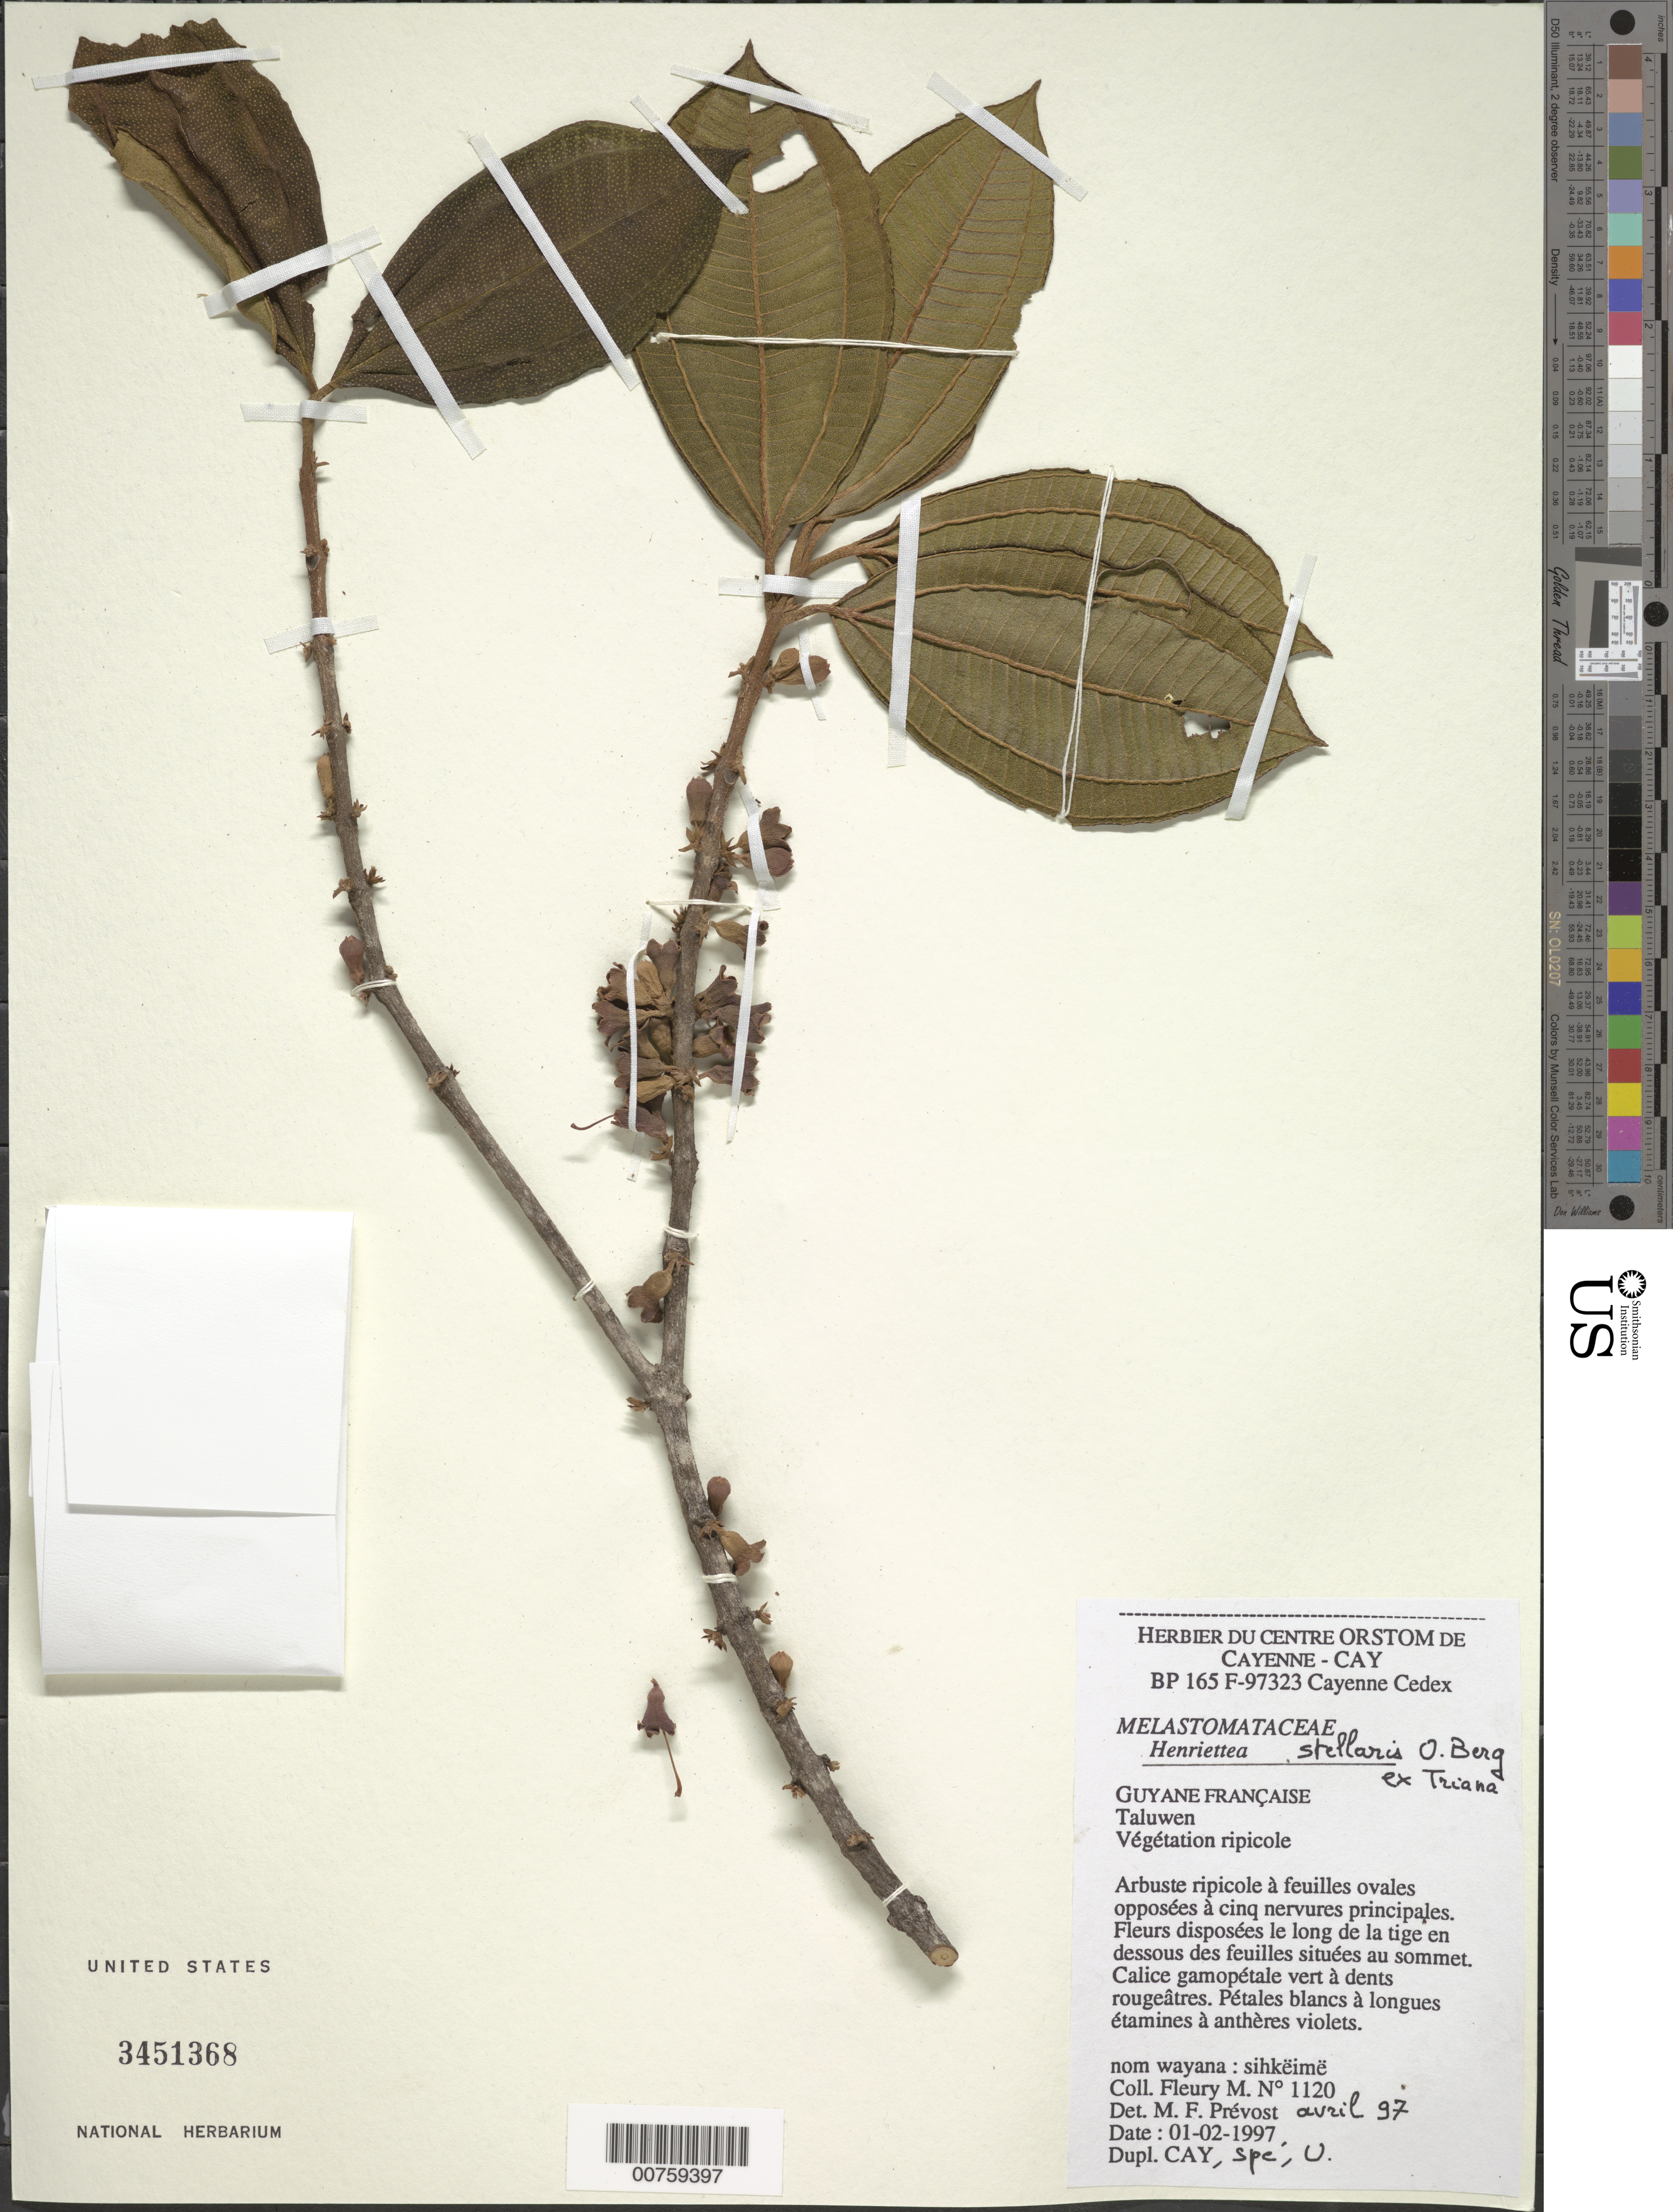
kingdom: Plantae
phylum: Tracheophyta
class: Magnoliopsida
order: Myrtales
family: Melastomataceae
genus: Henriettea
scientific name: Henriettea stellaris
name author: O. Berg ex Triana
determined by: Michelangeli, F. A.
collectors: M. Fleury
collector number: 1120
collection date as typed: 1-Feb-97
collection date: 1997-02-01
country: French Guiana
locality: Taluwen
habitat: Riparian vegetation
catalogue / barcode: US 3451368